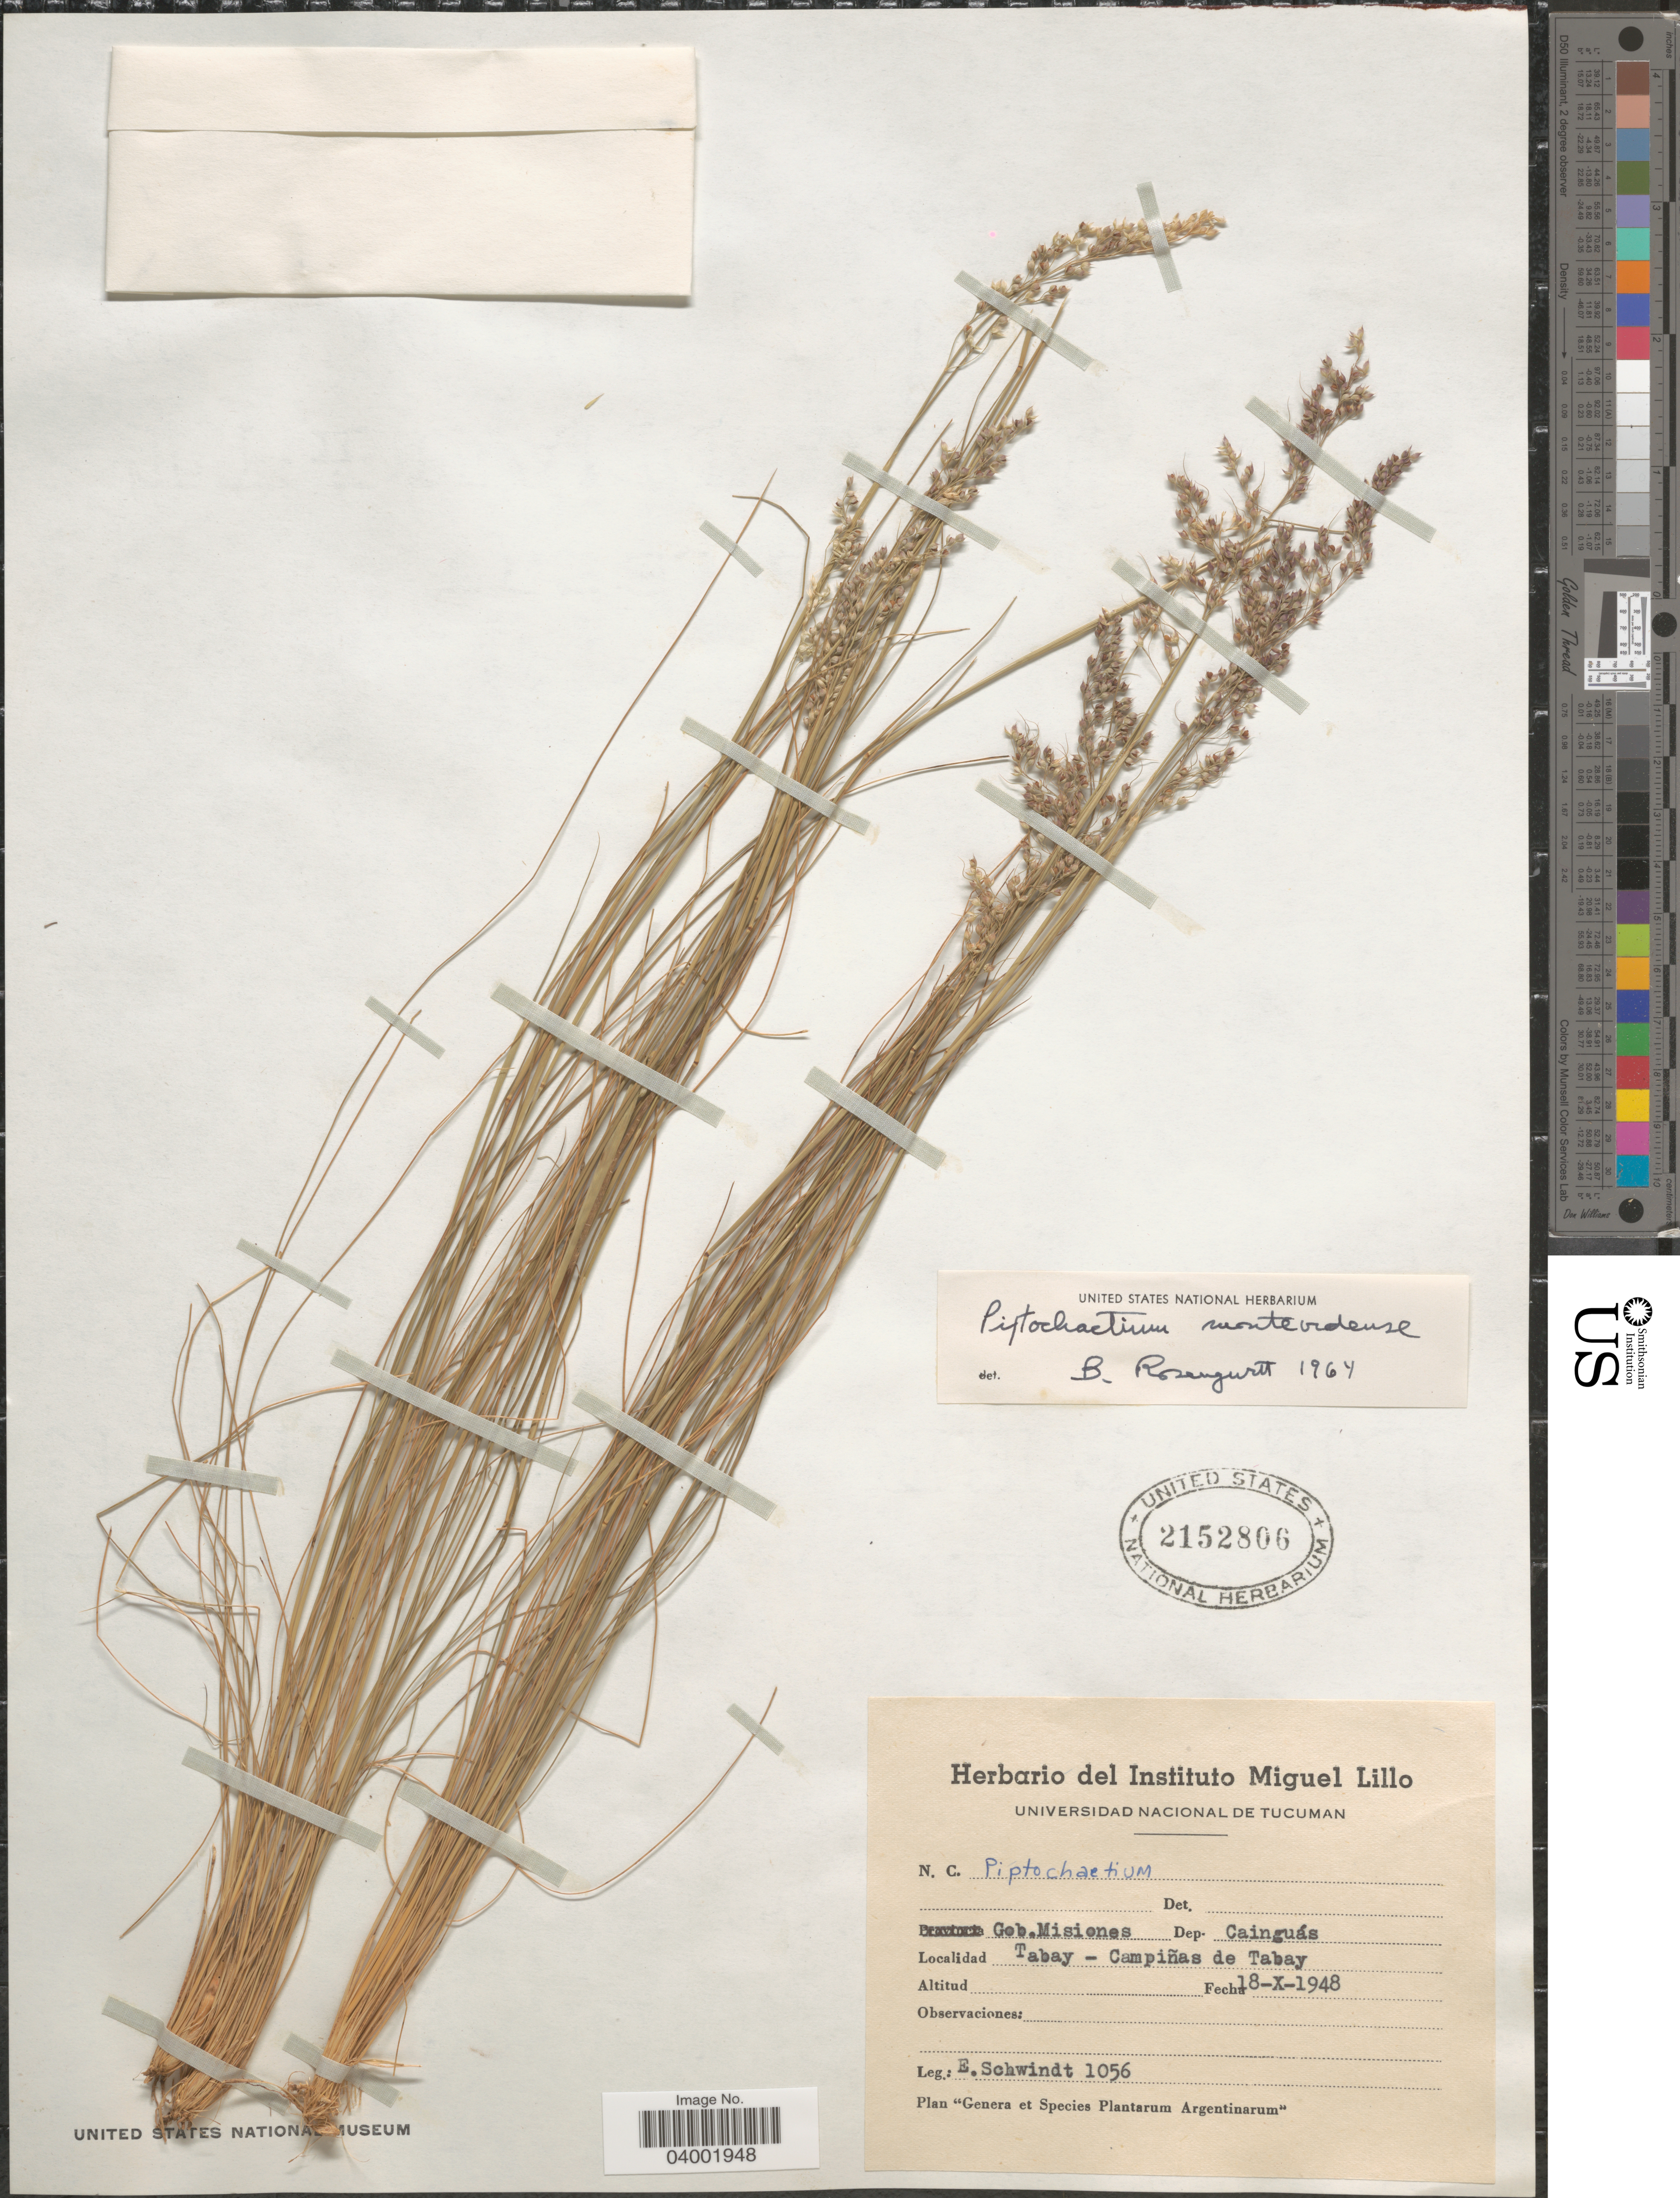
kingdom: Plantae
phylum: Tracheophyta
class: Liliopsida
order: Poales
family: Poaceae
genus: Piptochaetium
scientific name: Piptochaetium montevidense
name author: (Spreng.) Parodi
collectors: E. Schwindt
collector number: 1056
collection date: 1948-10-18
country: Argentina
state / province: Misiones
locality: Gob. Misiones. Dep. Cainguás. Tabay-Campiñas de Tabay.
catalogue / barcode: US 2152806